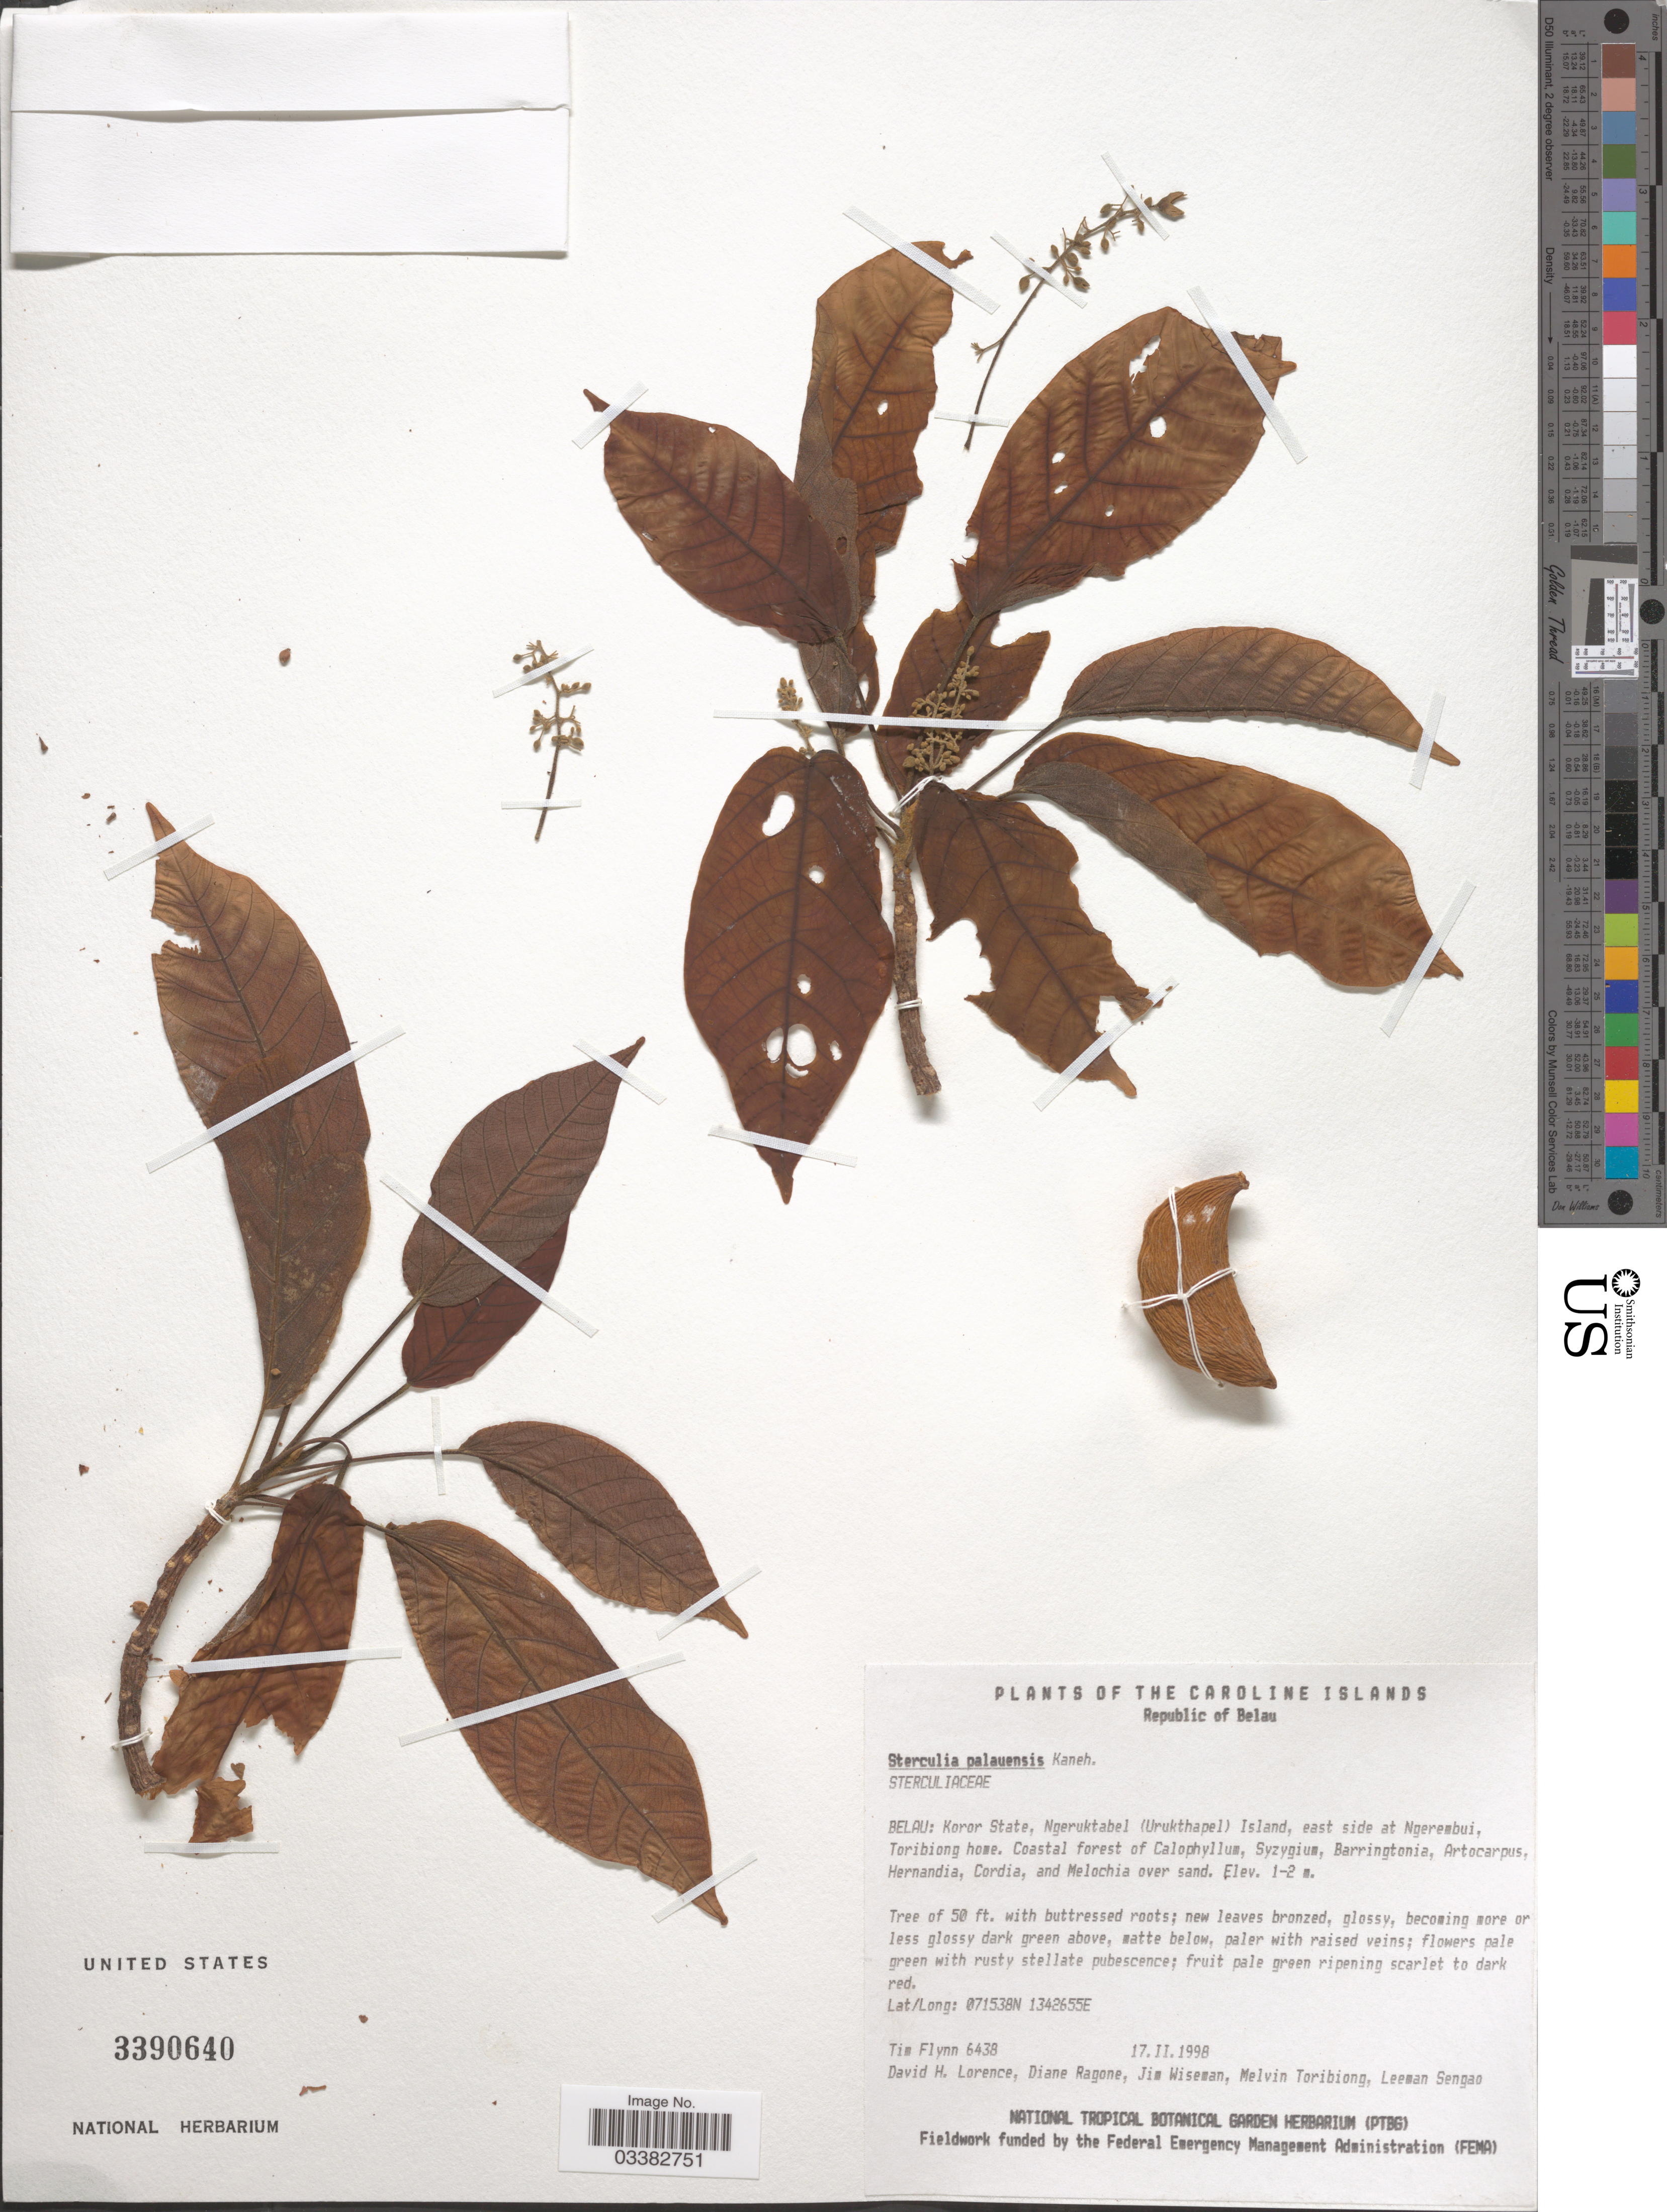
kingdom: Plantae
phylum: Tracheophyta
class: Magnoliopsida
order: Malvales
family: Malvaceae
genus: Sterculia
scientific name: Sterculia palauensis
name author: Kaneh.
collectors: T. Flynn, D. Lorence, D. Ragone, J. Wiseman & et al.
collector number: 6438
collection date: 1998-02-17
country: Palau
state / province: Koror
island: Ngeruktabel [Urukthapel]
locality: The Caroline Islands. Republic of Belau. Koror State, Ngeruktabel (Urukthapel) Island, east side at Ngerembui, Toribiong home.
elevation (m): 1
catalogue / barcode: US 3390640